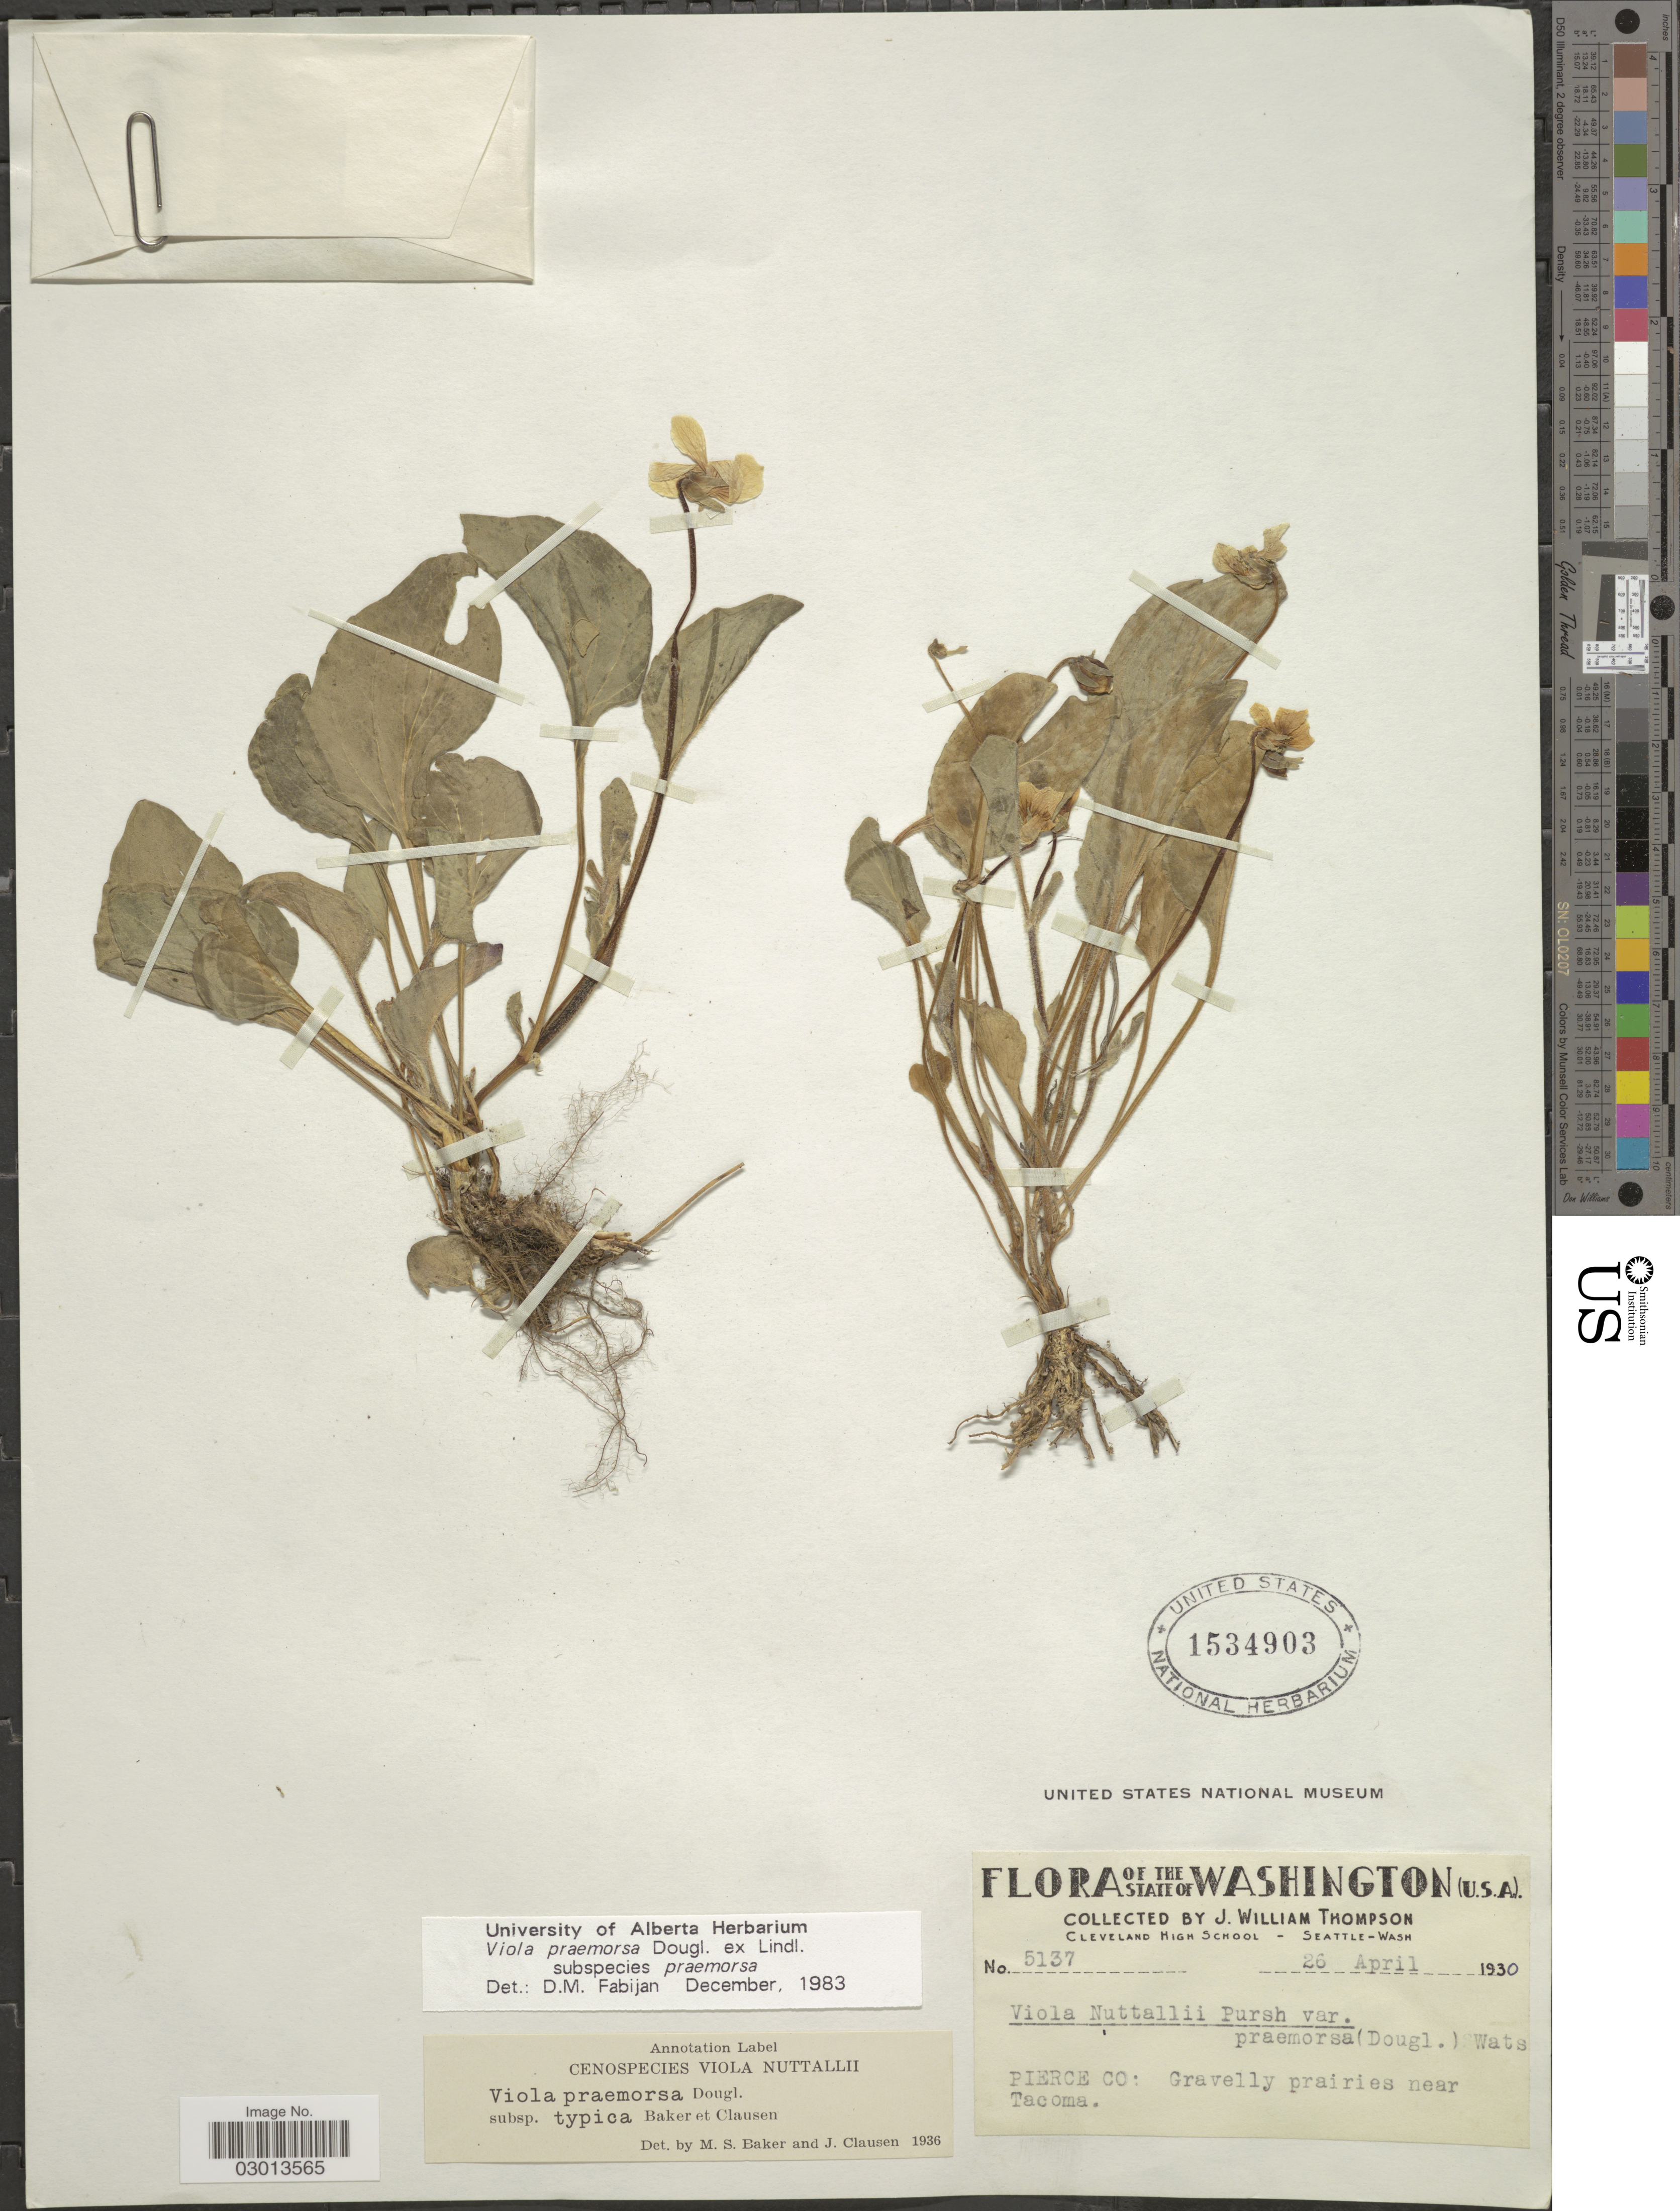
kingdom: Plantae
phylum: Tracheophyta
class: Magnoliopsida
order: Malpighiales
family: Violaceae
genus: Viola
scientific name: Viola praemorsa subsp. praemorsa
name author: Douglas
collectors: J. W. Thompson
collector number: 5137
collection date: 1930-04-26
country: United States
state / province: Washington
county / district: Pierce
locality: U.S.A. Pierce Co: Gravelly prairies near Tacoma.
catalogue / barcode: US 1534903